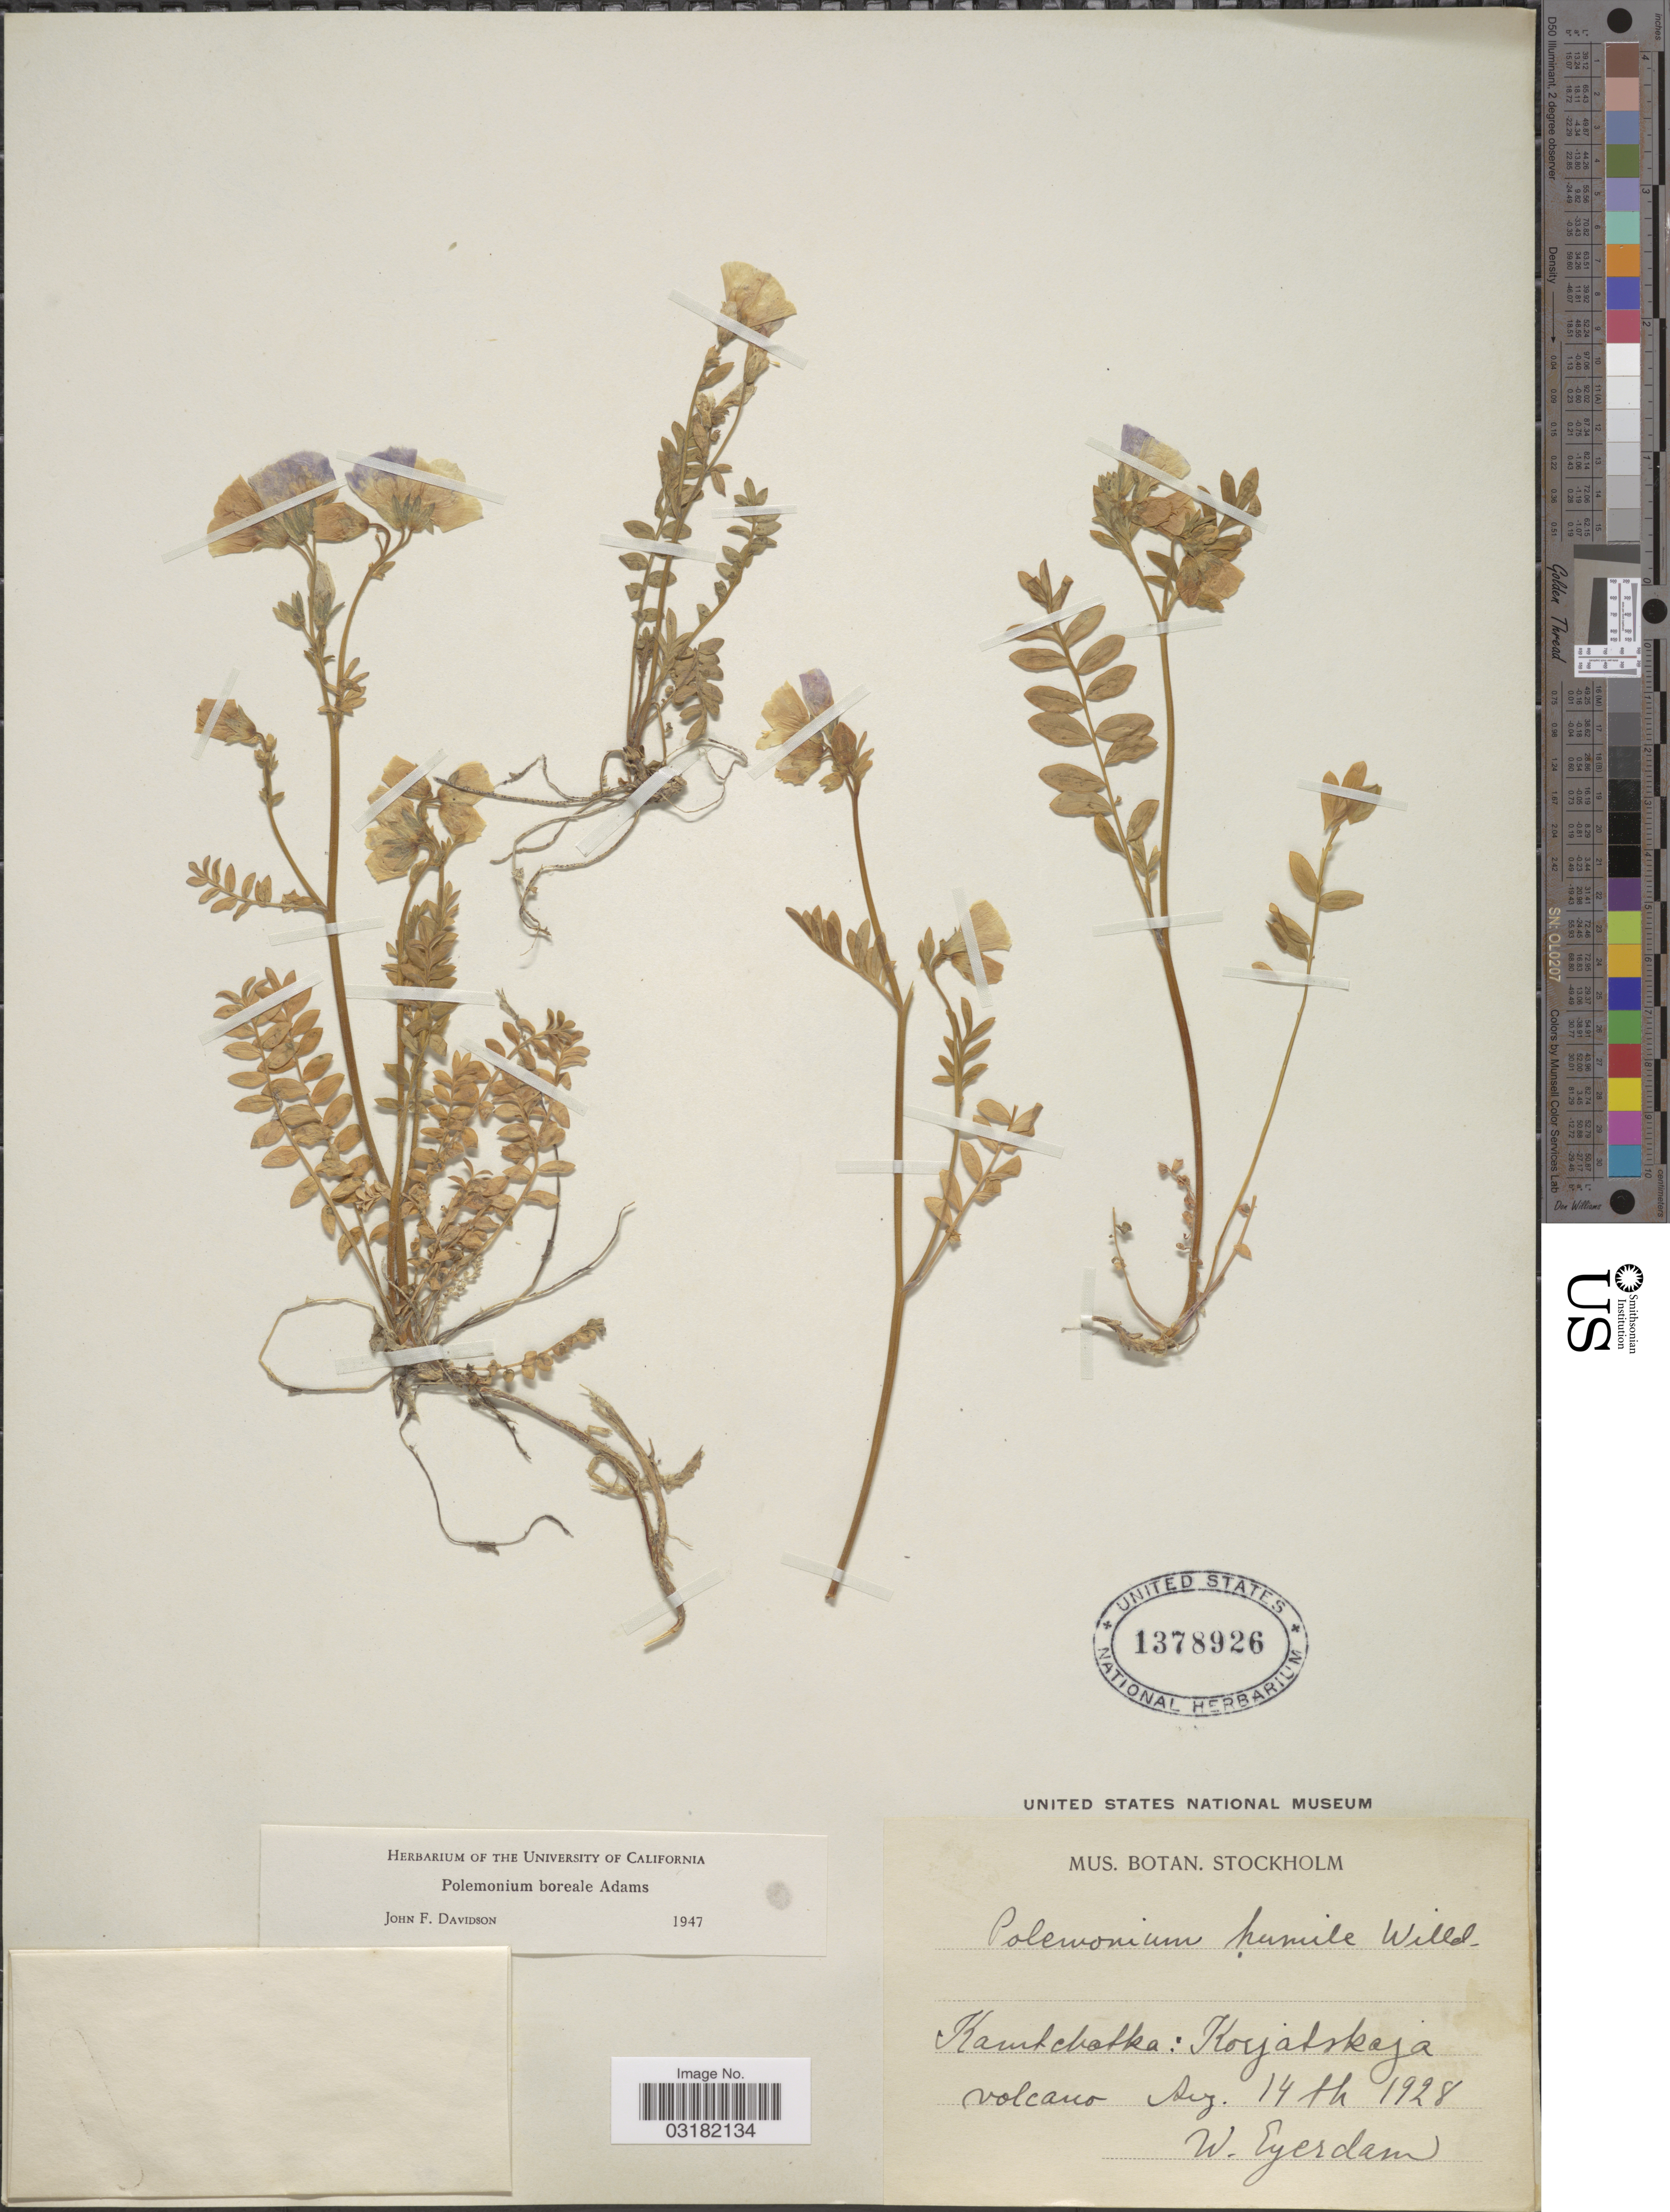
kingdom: Plantae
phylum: Tracheophyta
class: Magnoliopsida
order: Ericales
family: Polemoniaceae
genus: Polemonium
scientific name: Polemonium boreale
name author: Adams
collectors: W. J. Eyerdam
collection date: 1928-08-14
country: Russian Federation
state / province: Kamchatka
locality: Kamtchatka: Ko [illegible text]jtskaja volcano.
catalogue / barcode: US 1378926